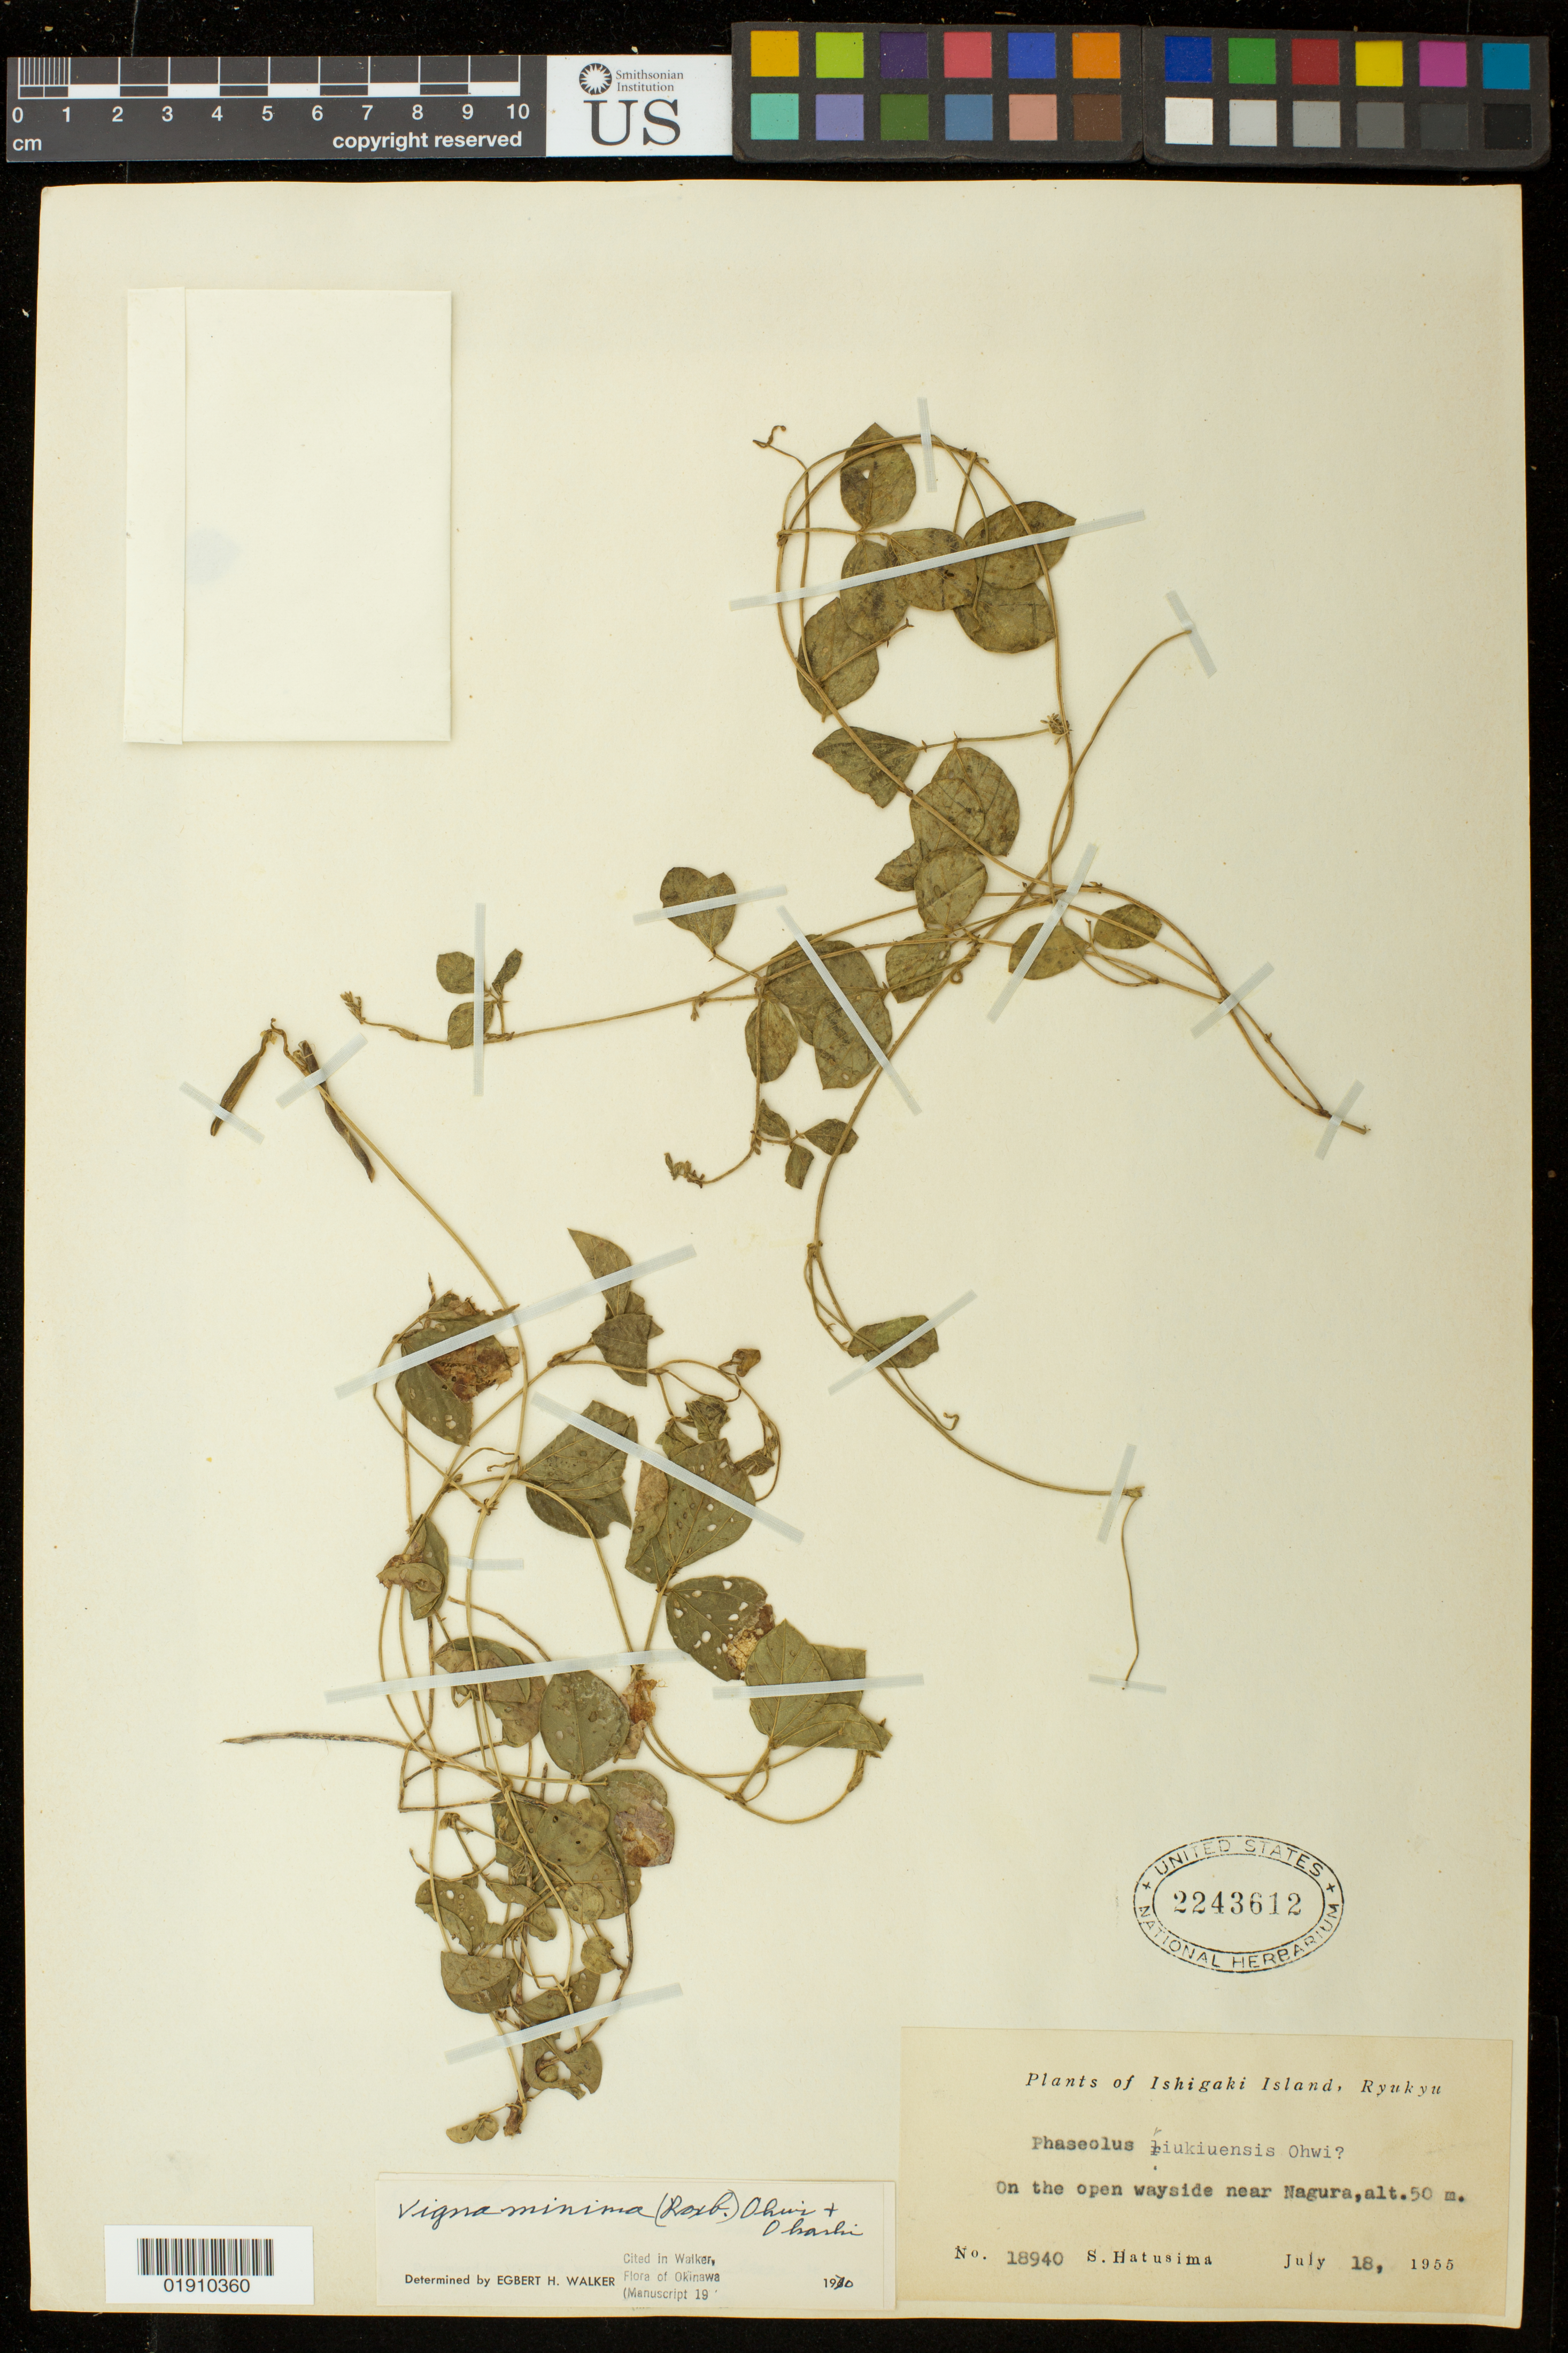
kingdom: Plantae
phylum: Tracheophyta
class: Magnoliopsida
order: Fabales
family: Fabaceae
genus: Vigna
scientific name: Vigna minima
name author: (Roxb.) Ohwi & H. Ohashi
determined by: Walker, E. H.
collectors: S. Hatusima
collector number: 18940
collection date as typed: July 18, 1955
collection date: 1955-07-18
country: Japan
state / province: Okinawa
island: Ishigaki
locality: Ishigaki Island, Ryukyu, on the open wayside near Nagura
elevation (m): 50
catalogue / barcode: US 2243612